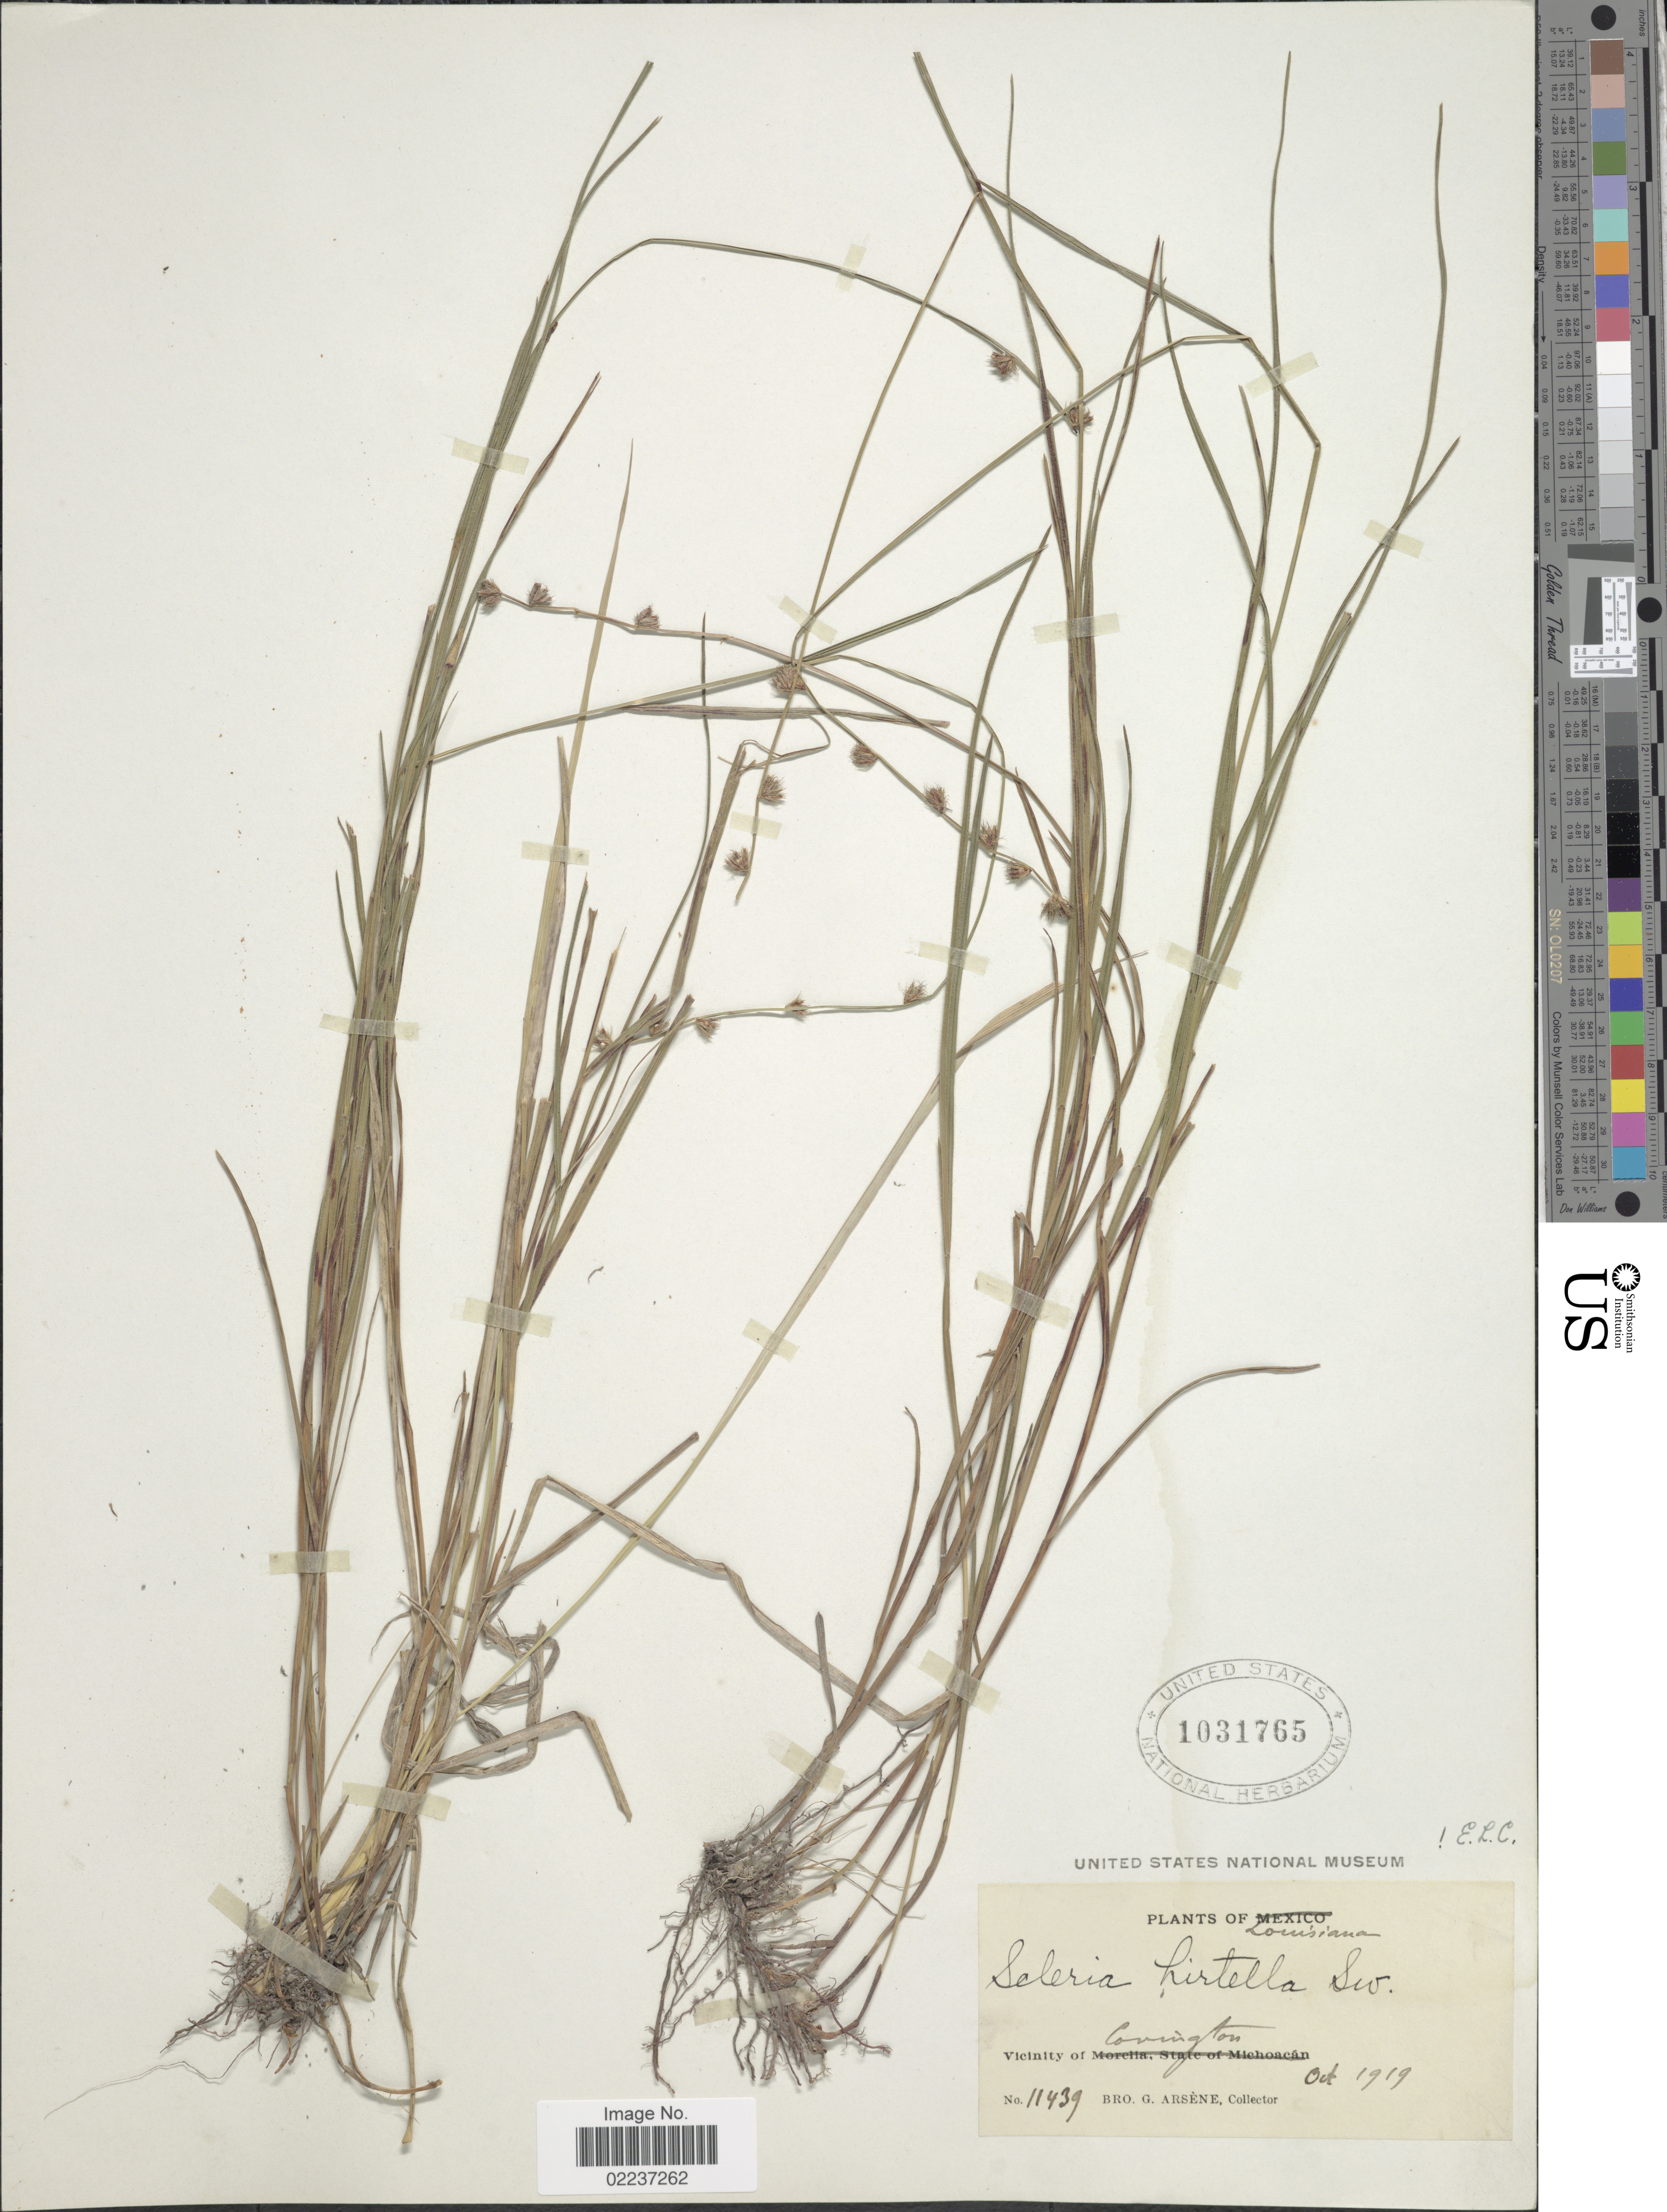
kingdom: Plantae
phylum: Tracheophyta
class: Liliopsida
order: Poales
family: Cyperaceae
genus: Scleria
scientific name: Scleria hirtella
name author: Sw.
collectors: Bro. G. Arsène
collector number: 11439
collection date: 1919-10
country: United States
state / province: Louisiana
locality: Vicinity of Covington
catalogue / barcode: US 1031765